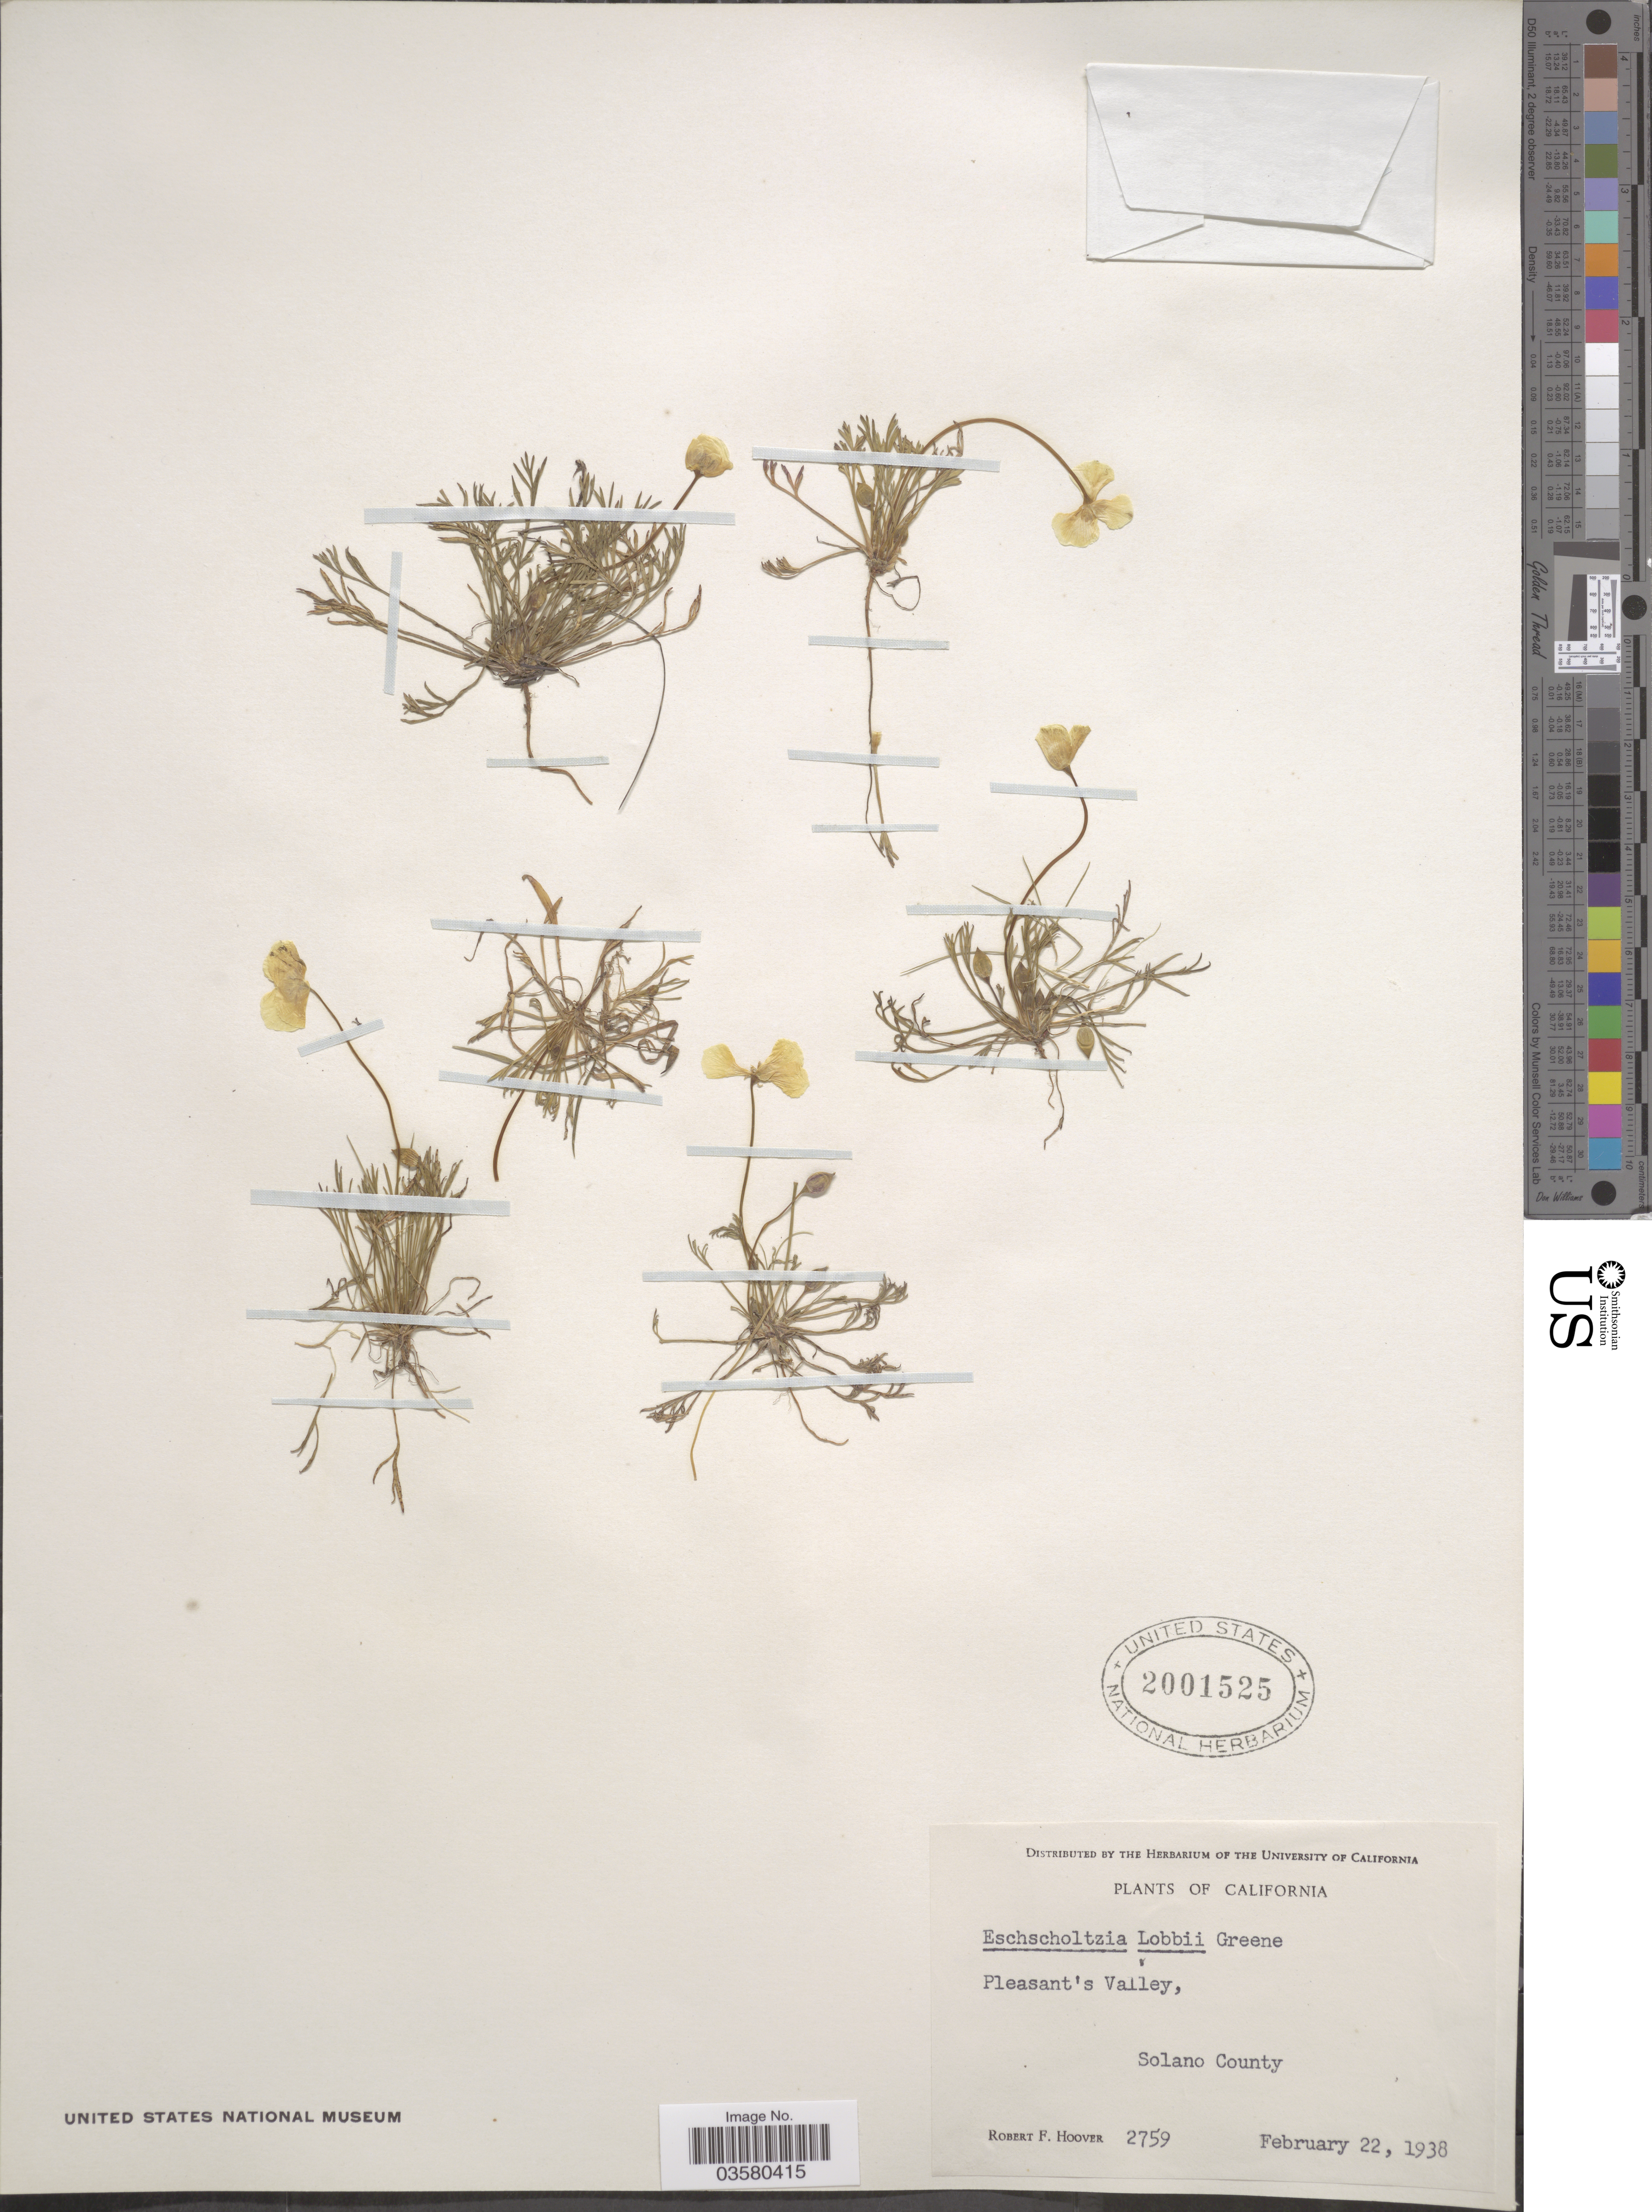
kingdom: Plantae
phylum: Tracheophyta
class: Magnoliopsida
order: Ranunculales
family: Papaveraceae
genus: Eschscholzia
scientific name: Eschscholzia lobbii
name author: Greene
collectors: R. F. Hoover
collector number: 2759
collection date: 1938-02-22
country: United States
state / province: California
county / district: Solano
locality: Pleasant's Valley, Solano County.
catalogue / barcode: US 2001525